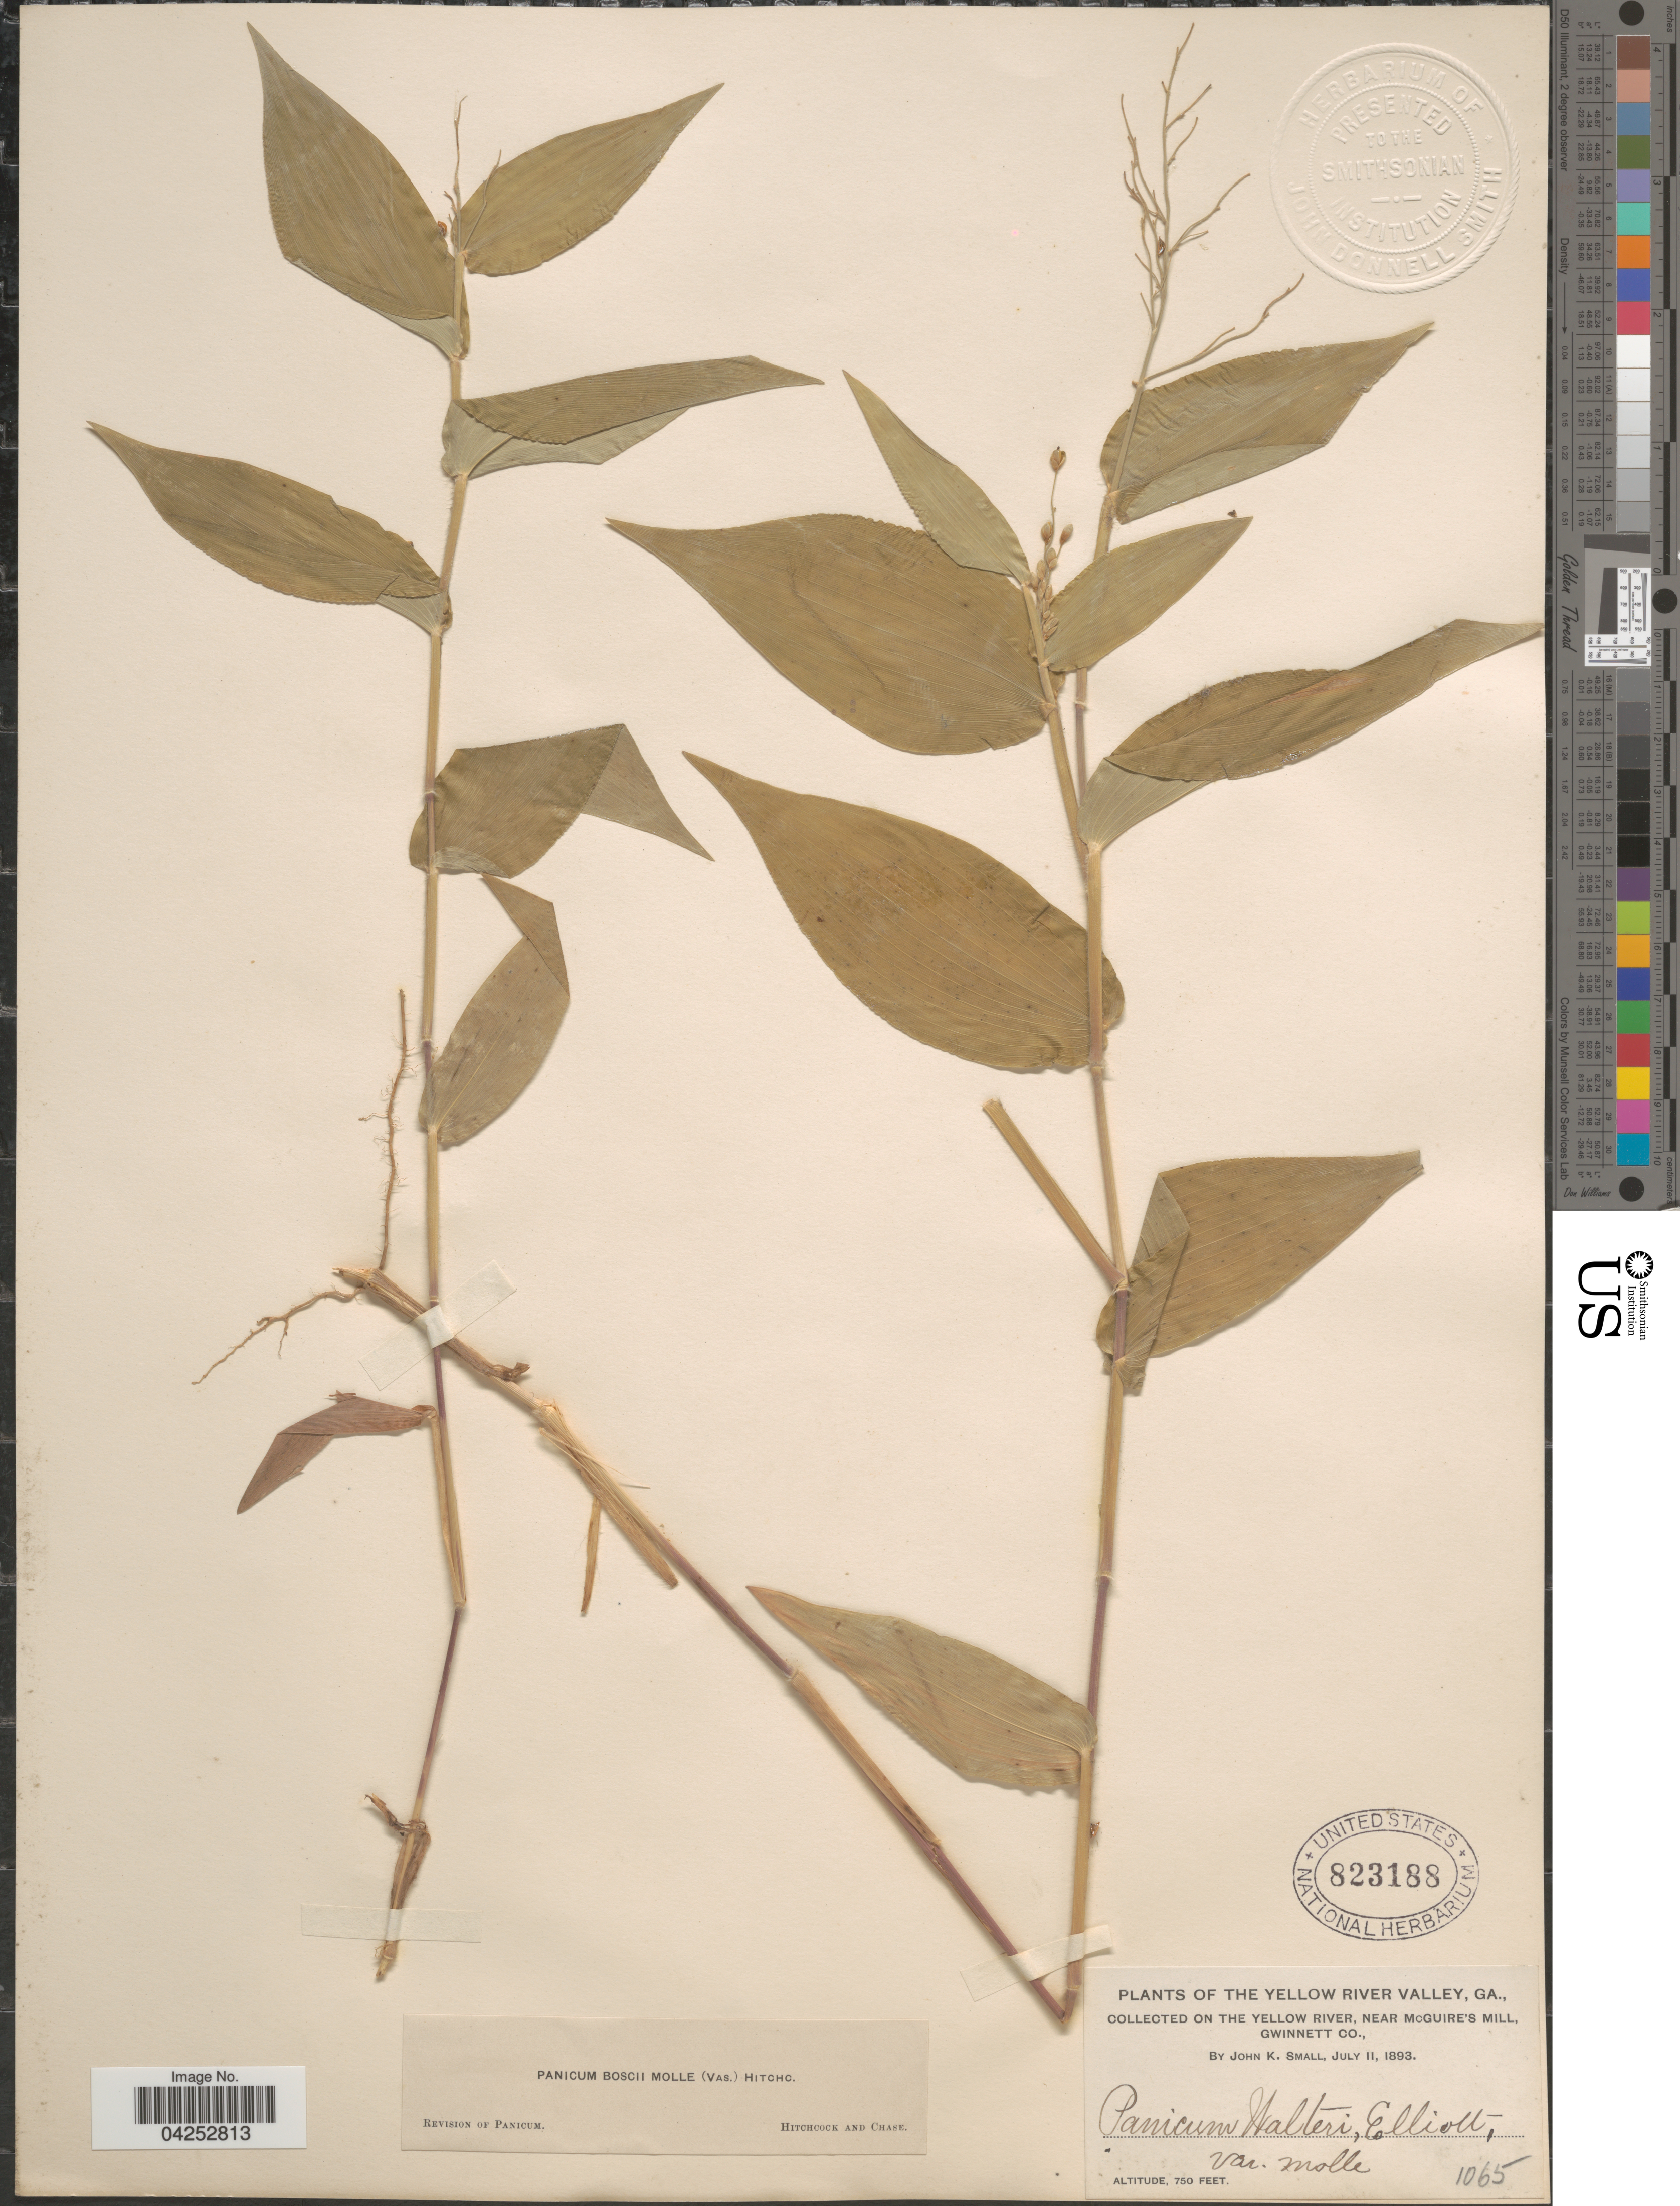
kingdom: Plantae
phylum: Tracheophyta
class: Liliopsida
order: Poales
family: Poaceae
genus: Dichanthelium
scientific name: Dichanthelium boscii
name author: (Poir.) Gould & C.A. Clark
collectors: J. K. Small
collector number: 1065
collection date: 1893-07-11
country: United States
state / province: Georgia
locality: The Yellow River Valley. On the Yellow River, near McGuire's Mill, Gwinnett Co.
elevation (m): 229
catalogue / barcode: US 823188